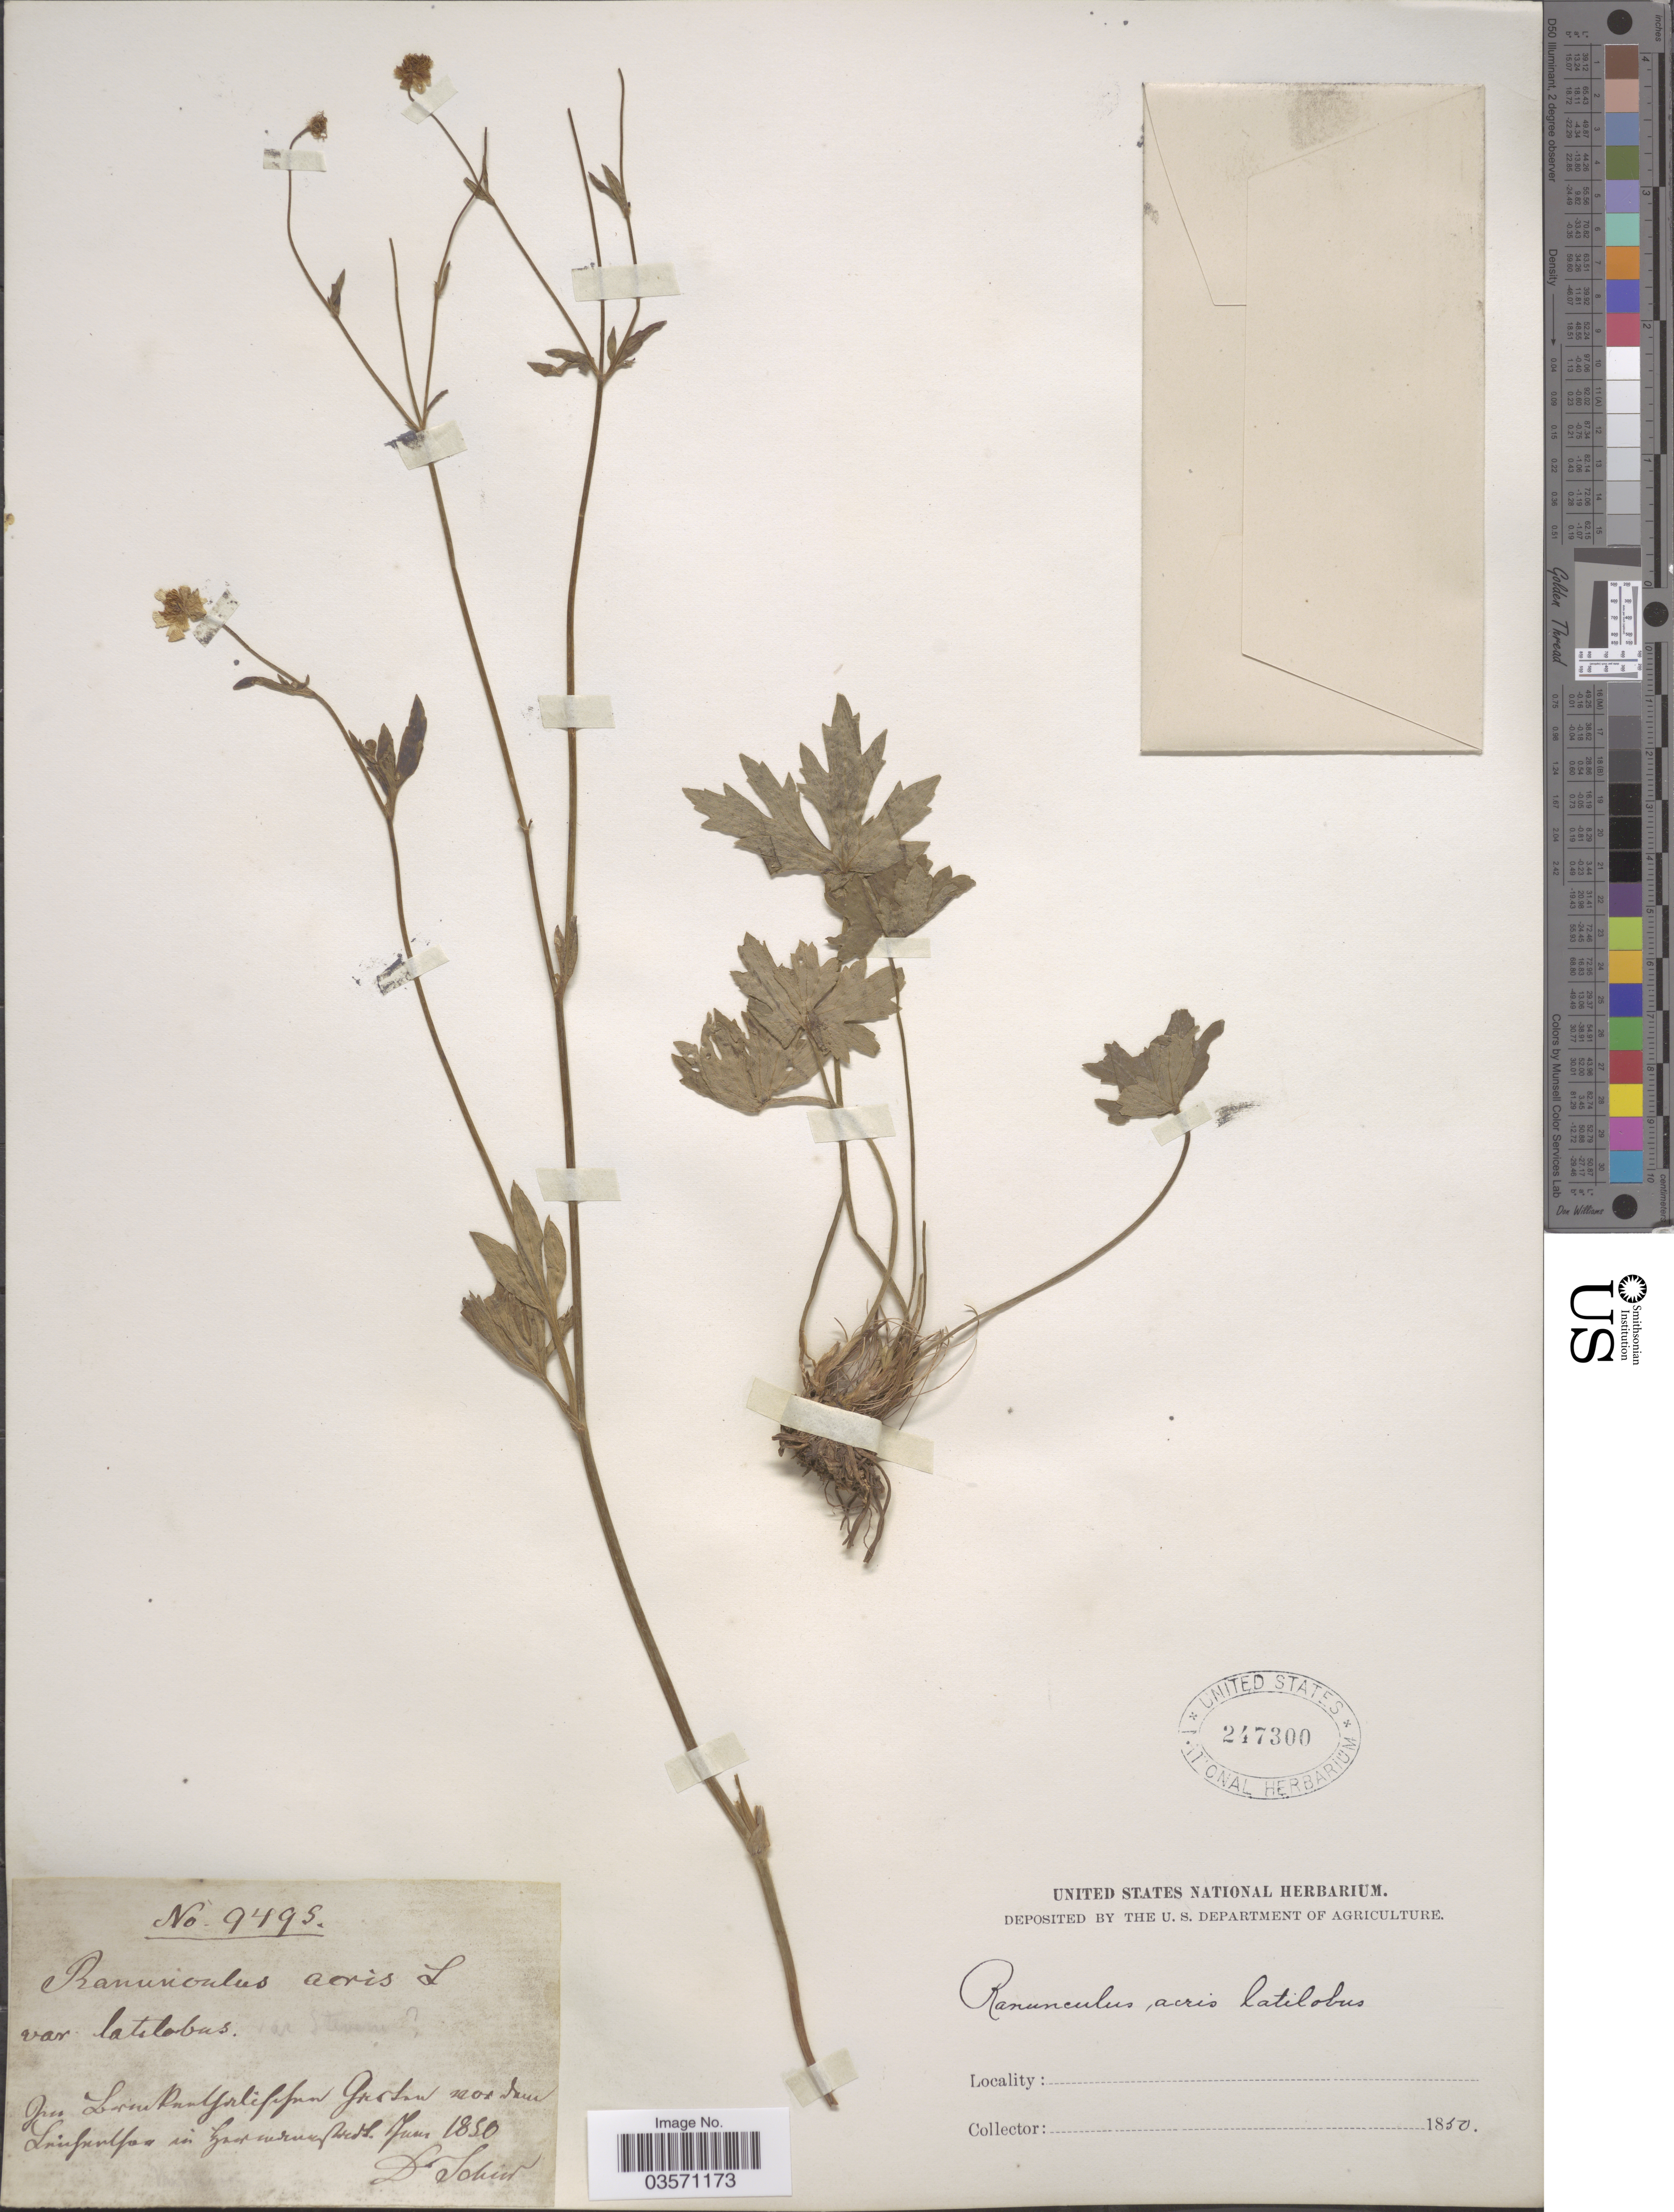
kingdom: Plantae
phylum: Tracheophyta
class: Magnoliopsida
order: Ranunculales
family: Ranunculaceae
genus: Ranunculus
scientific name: Ranunculus acris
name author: L.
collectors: Schur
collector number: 9495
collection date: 1850-06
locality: In [illegible text]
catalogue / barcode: US 247300